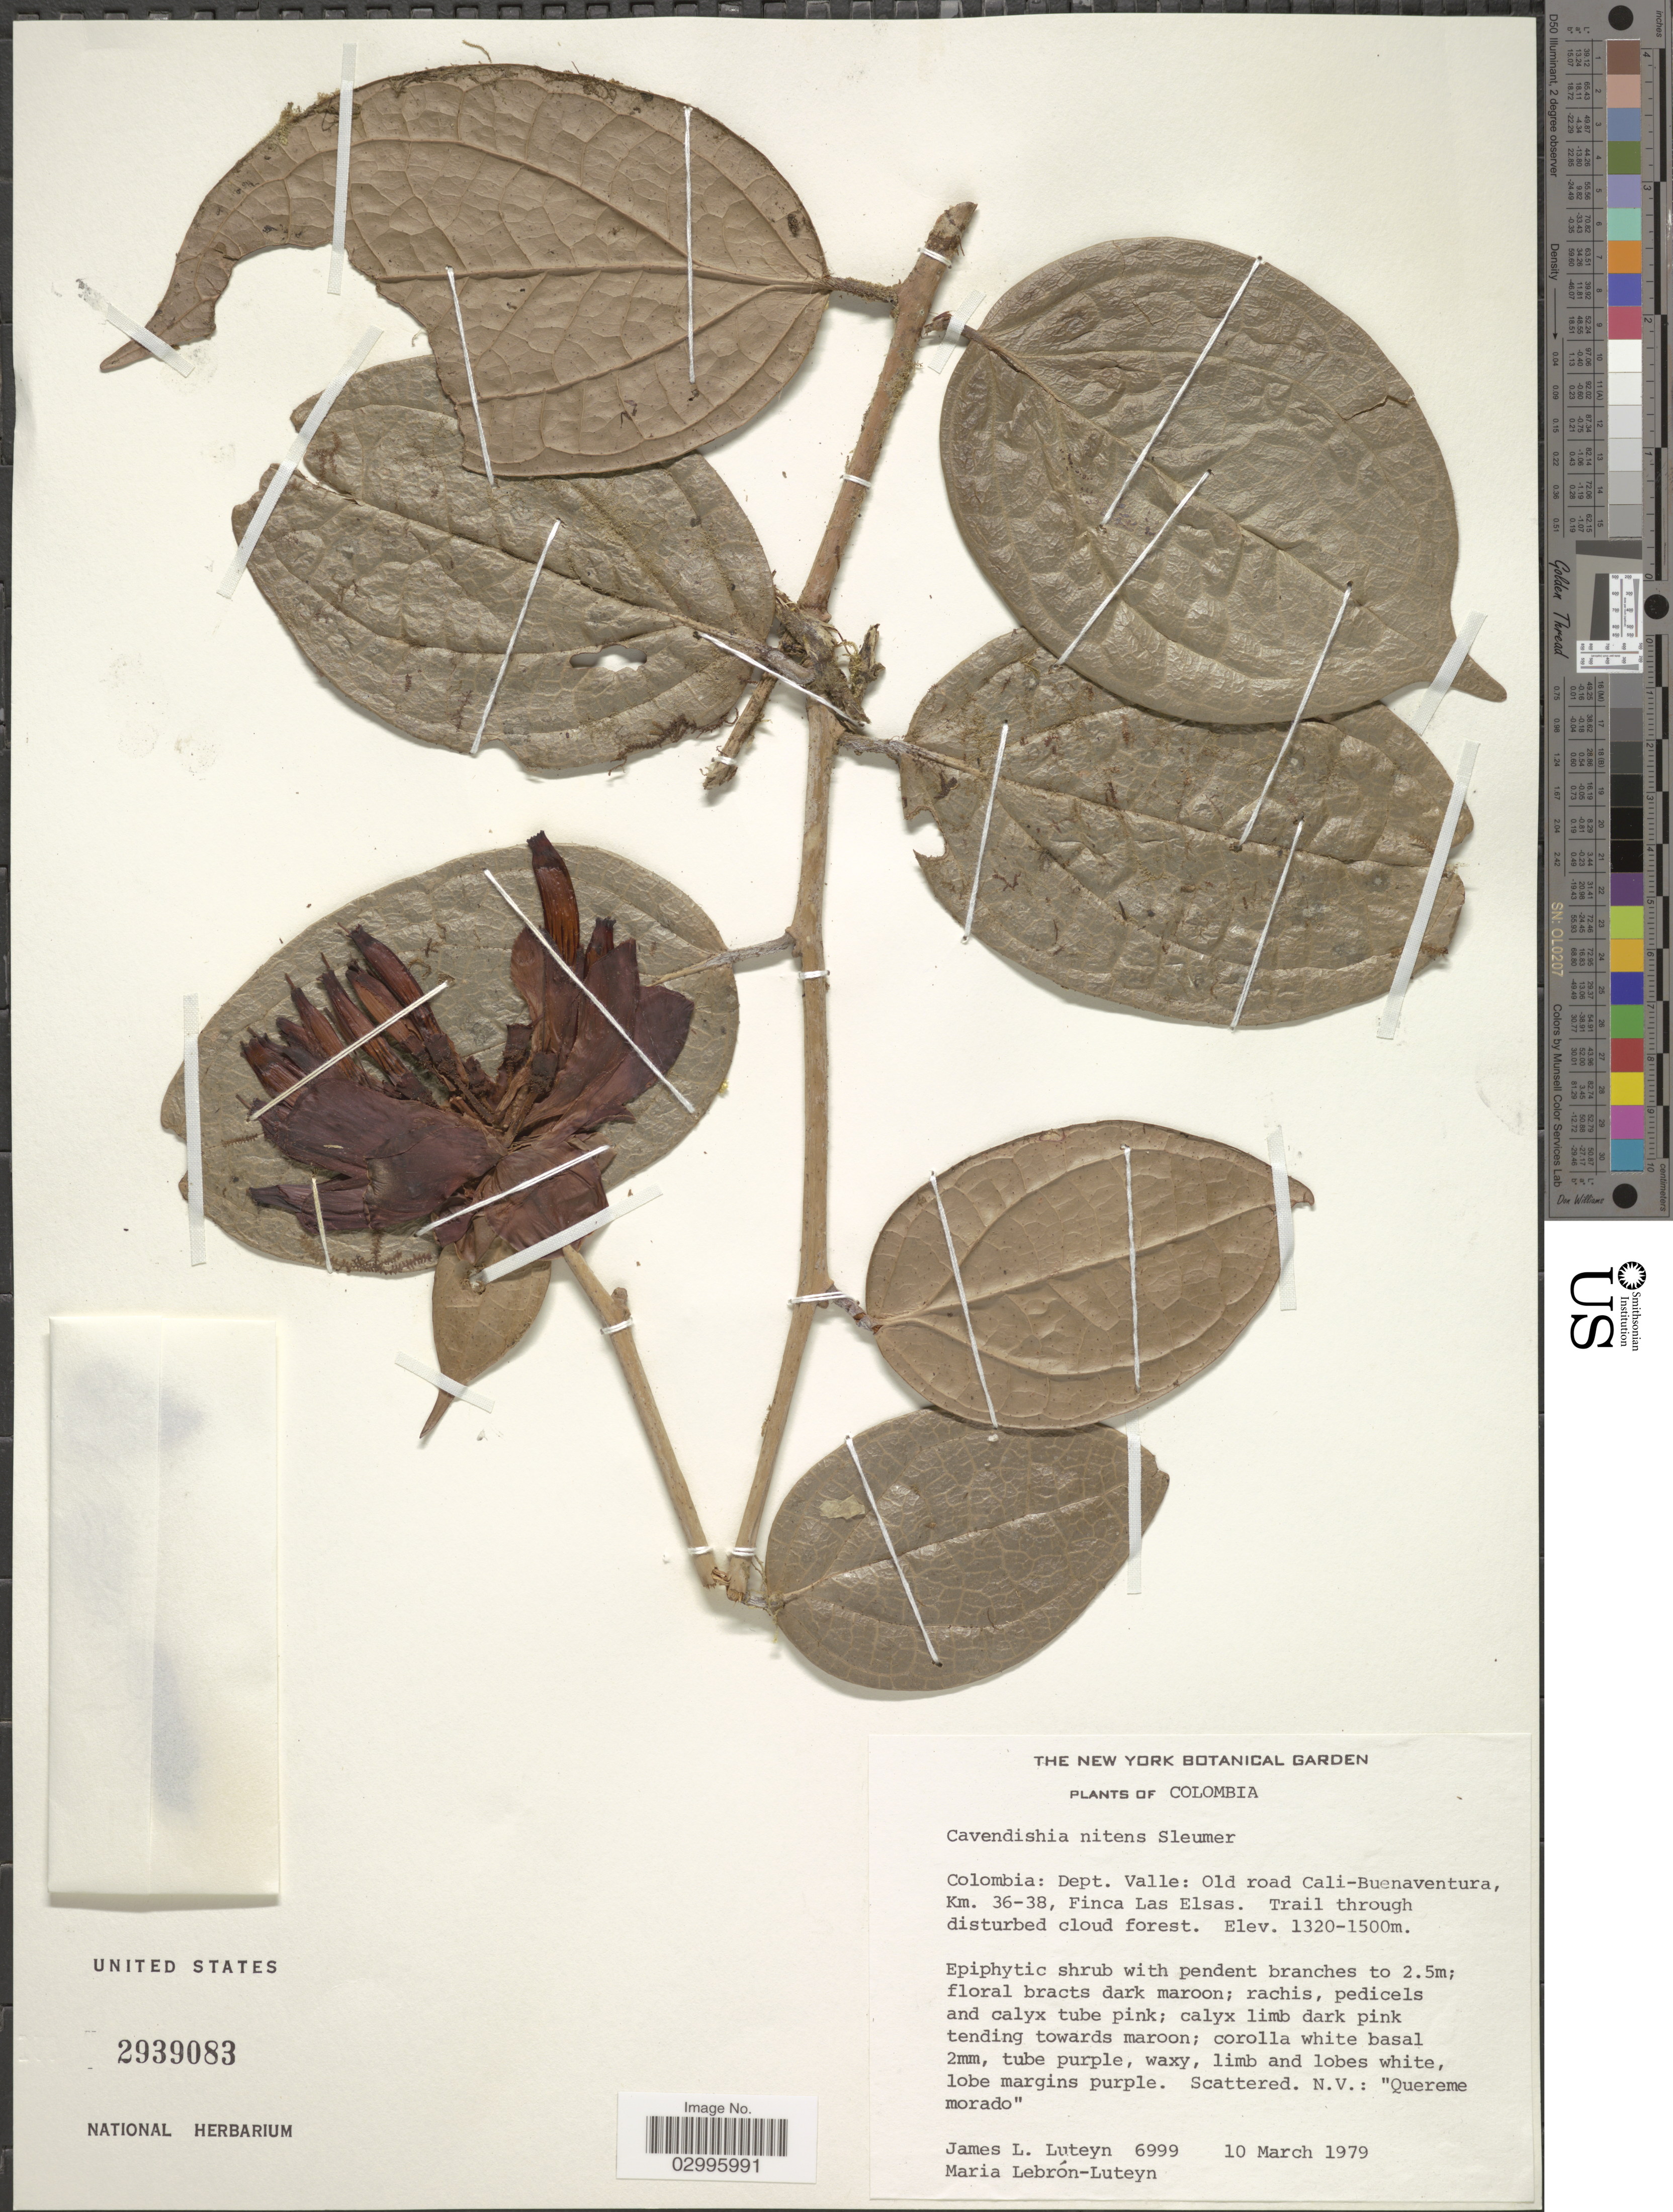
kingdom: Plantae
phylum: Tracheophyta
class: Magnoliopsida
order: Ericales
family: Ericaceae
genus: Cavendishia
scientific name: Cavendishia nitens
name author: (Sleumer) Sleumer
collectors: J. Luteyn & M. L. Lebrón-Luteyn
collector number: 6999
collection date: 1979-03-10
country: Colombia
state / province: Valle del Cauca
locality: Dept. Valle: Old road Cali-Buenaventura, Km. 36-38, Finca Las Elsas. Trail through disturbed cloud forest.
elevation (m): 1320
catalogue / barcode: US 2939083